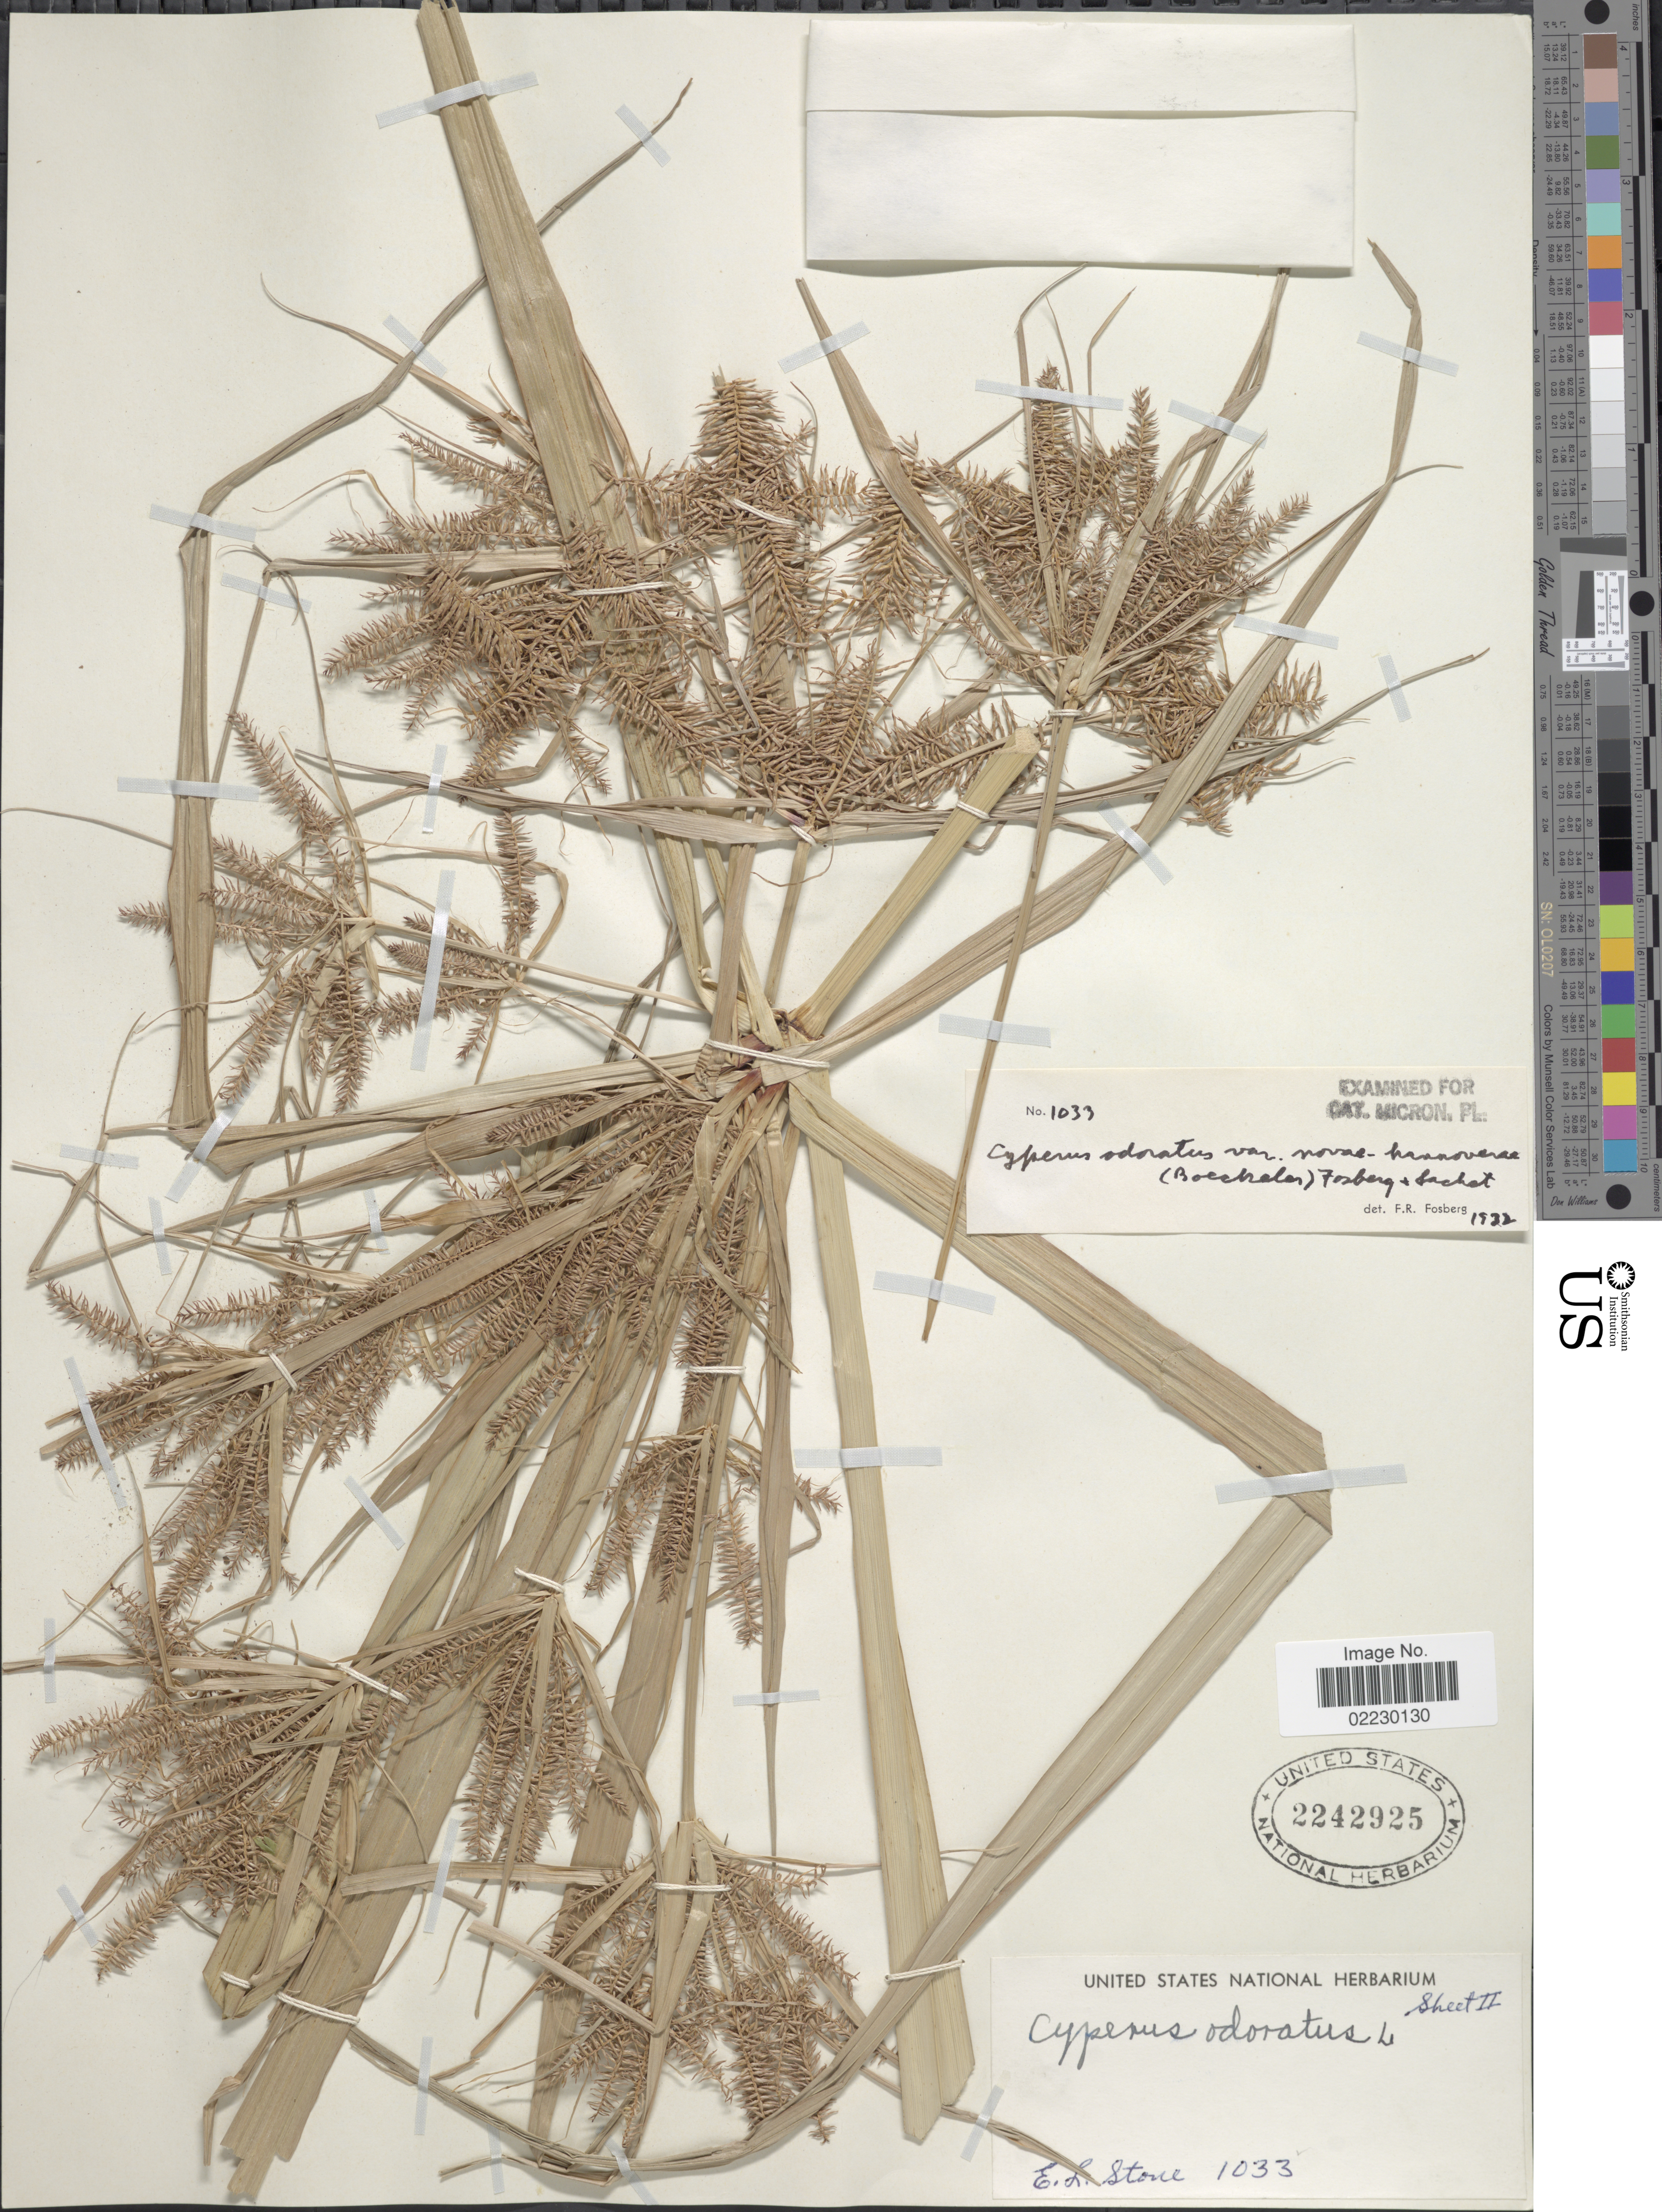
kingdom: Plantae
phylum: Tracheophyta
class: Liliopsida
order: Poales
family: Cyperaceae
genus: Cyperus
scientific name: Cyperus odoratus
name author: L.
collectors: E. L. Stone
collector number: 1033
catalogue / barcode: US 2242925